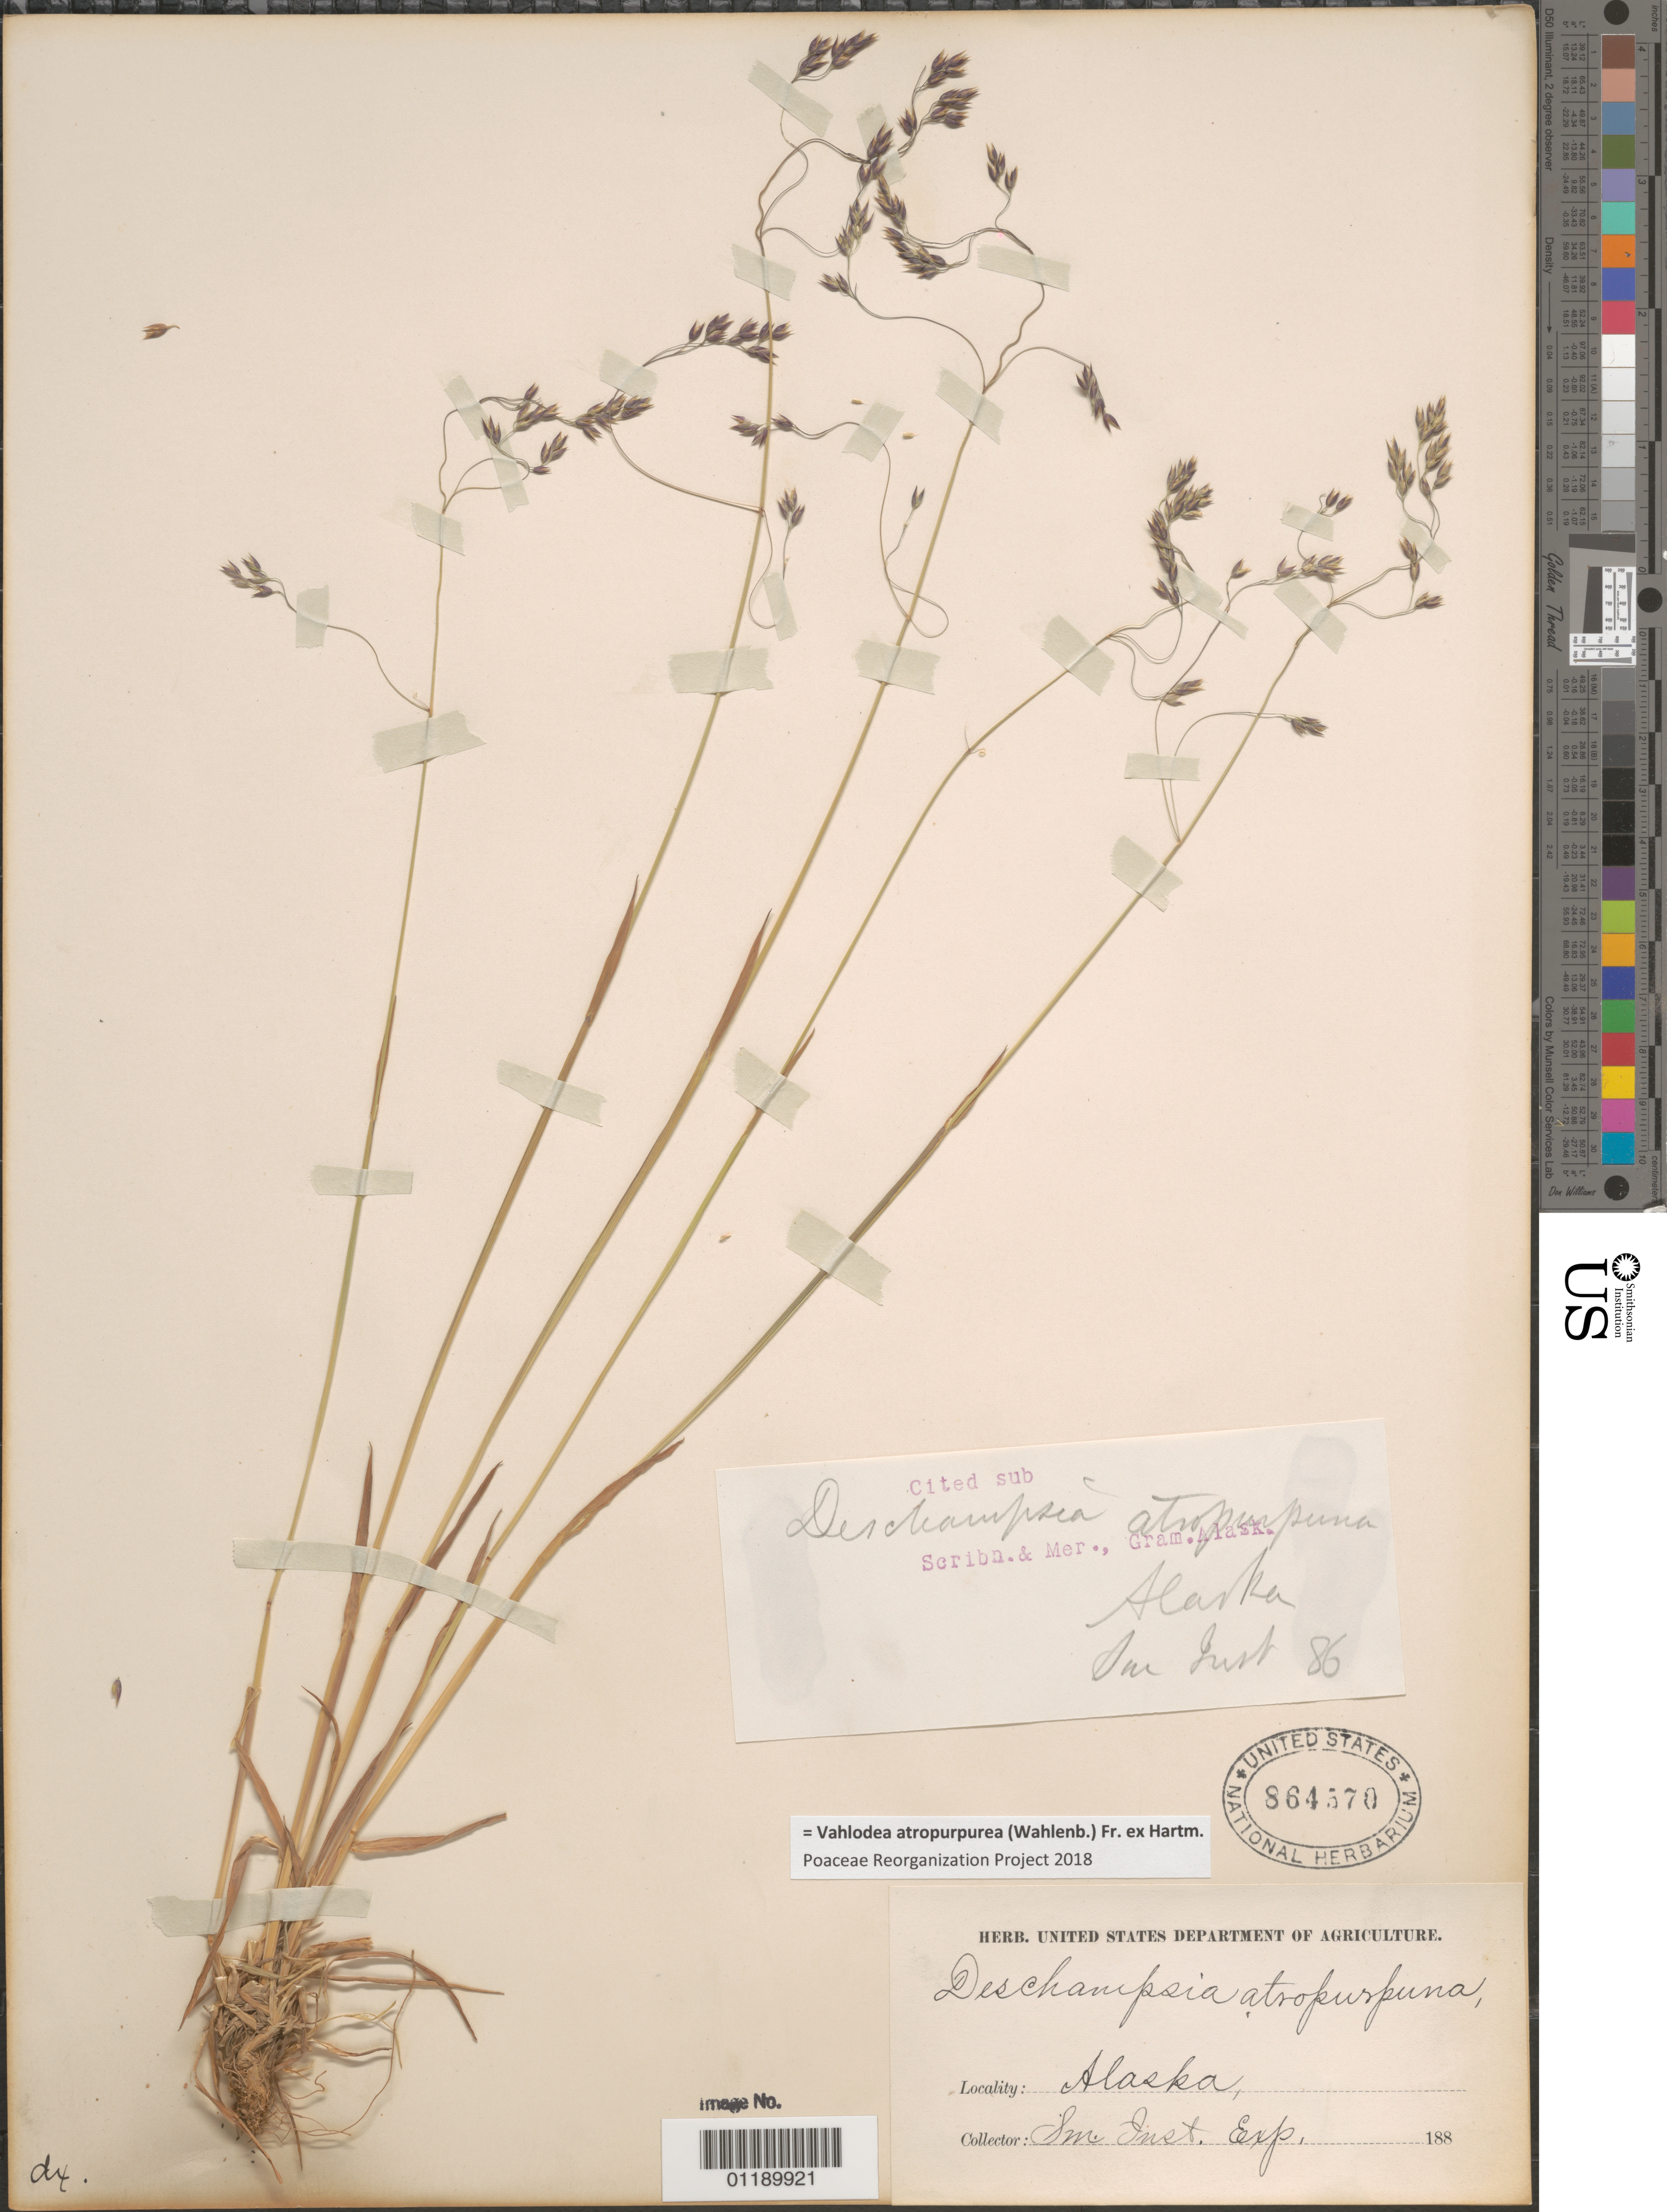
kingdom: Plantae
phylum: Tracheophyta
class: Liliopsida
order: Poales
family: Poaceae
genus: Vahlodea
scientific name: Vahlodea atropurpurea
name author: (Wahlenb.) Fr. ex Hartm.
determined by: Poaceae Reorganization Project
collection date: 1886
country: United States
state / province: Alaska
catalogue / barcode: US 864570